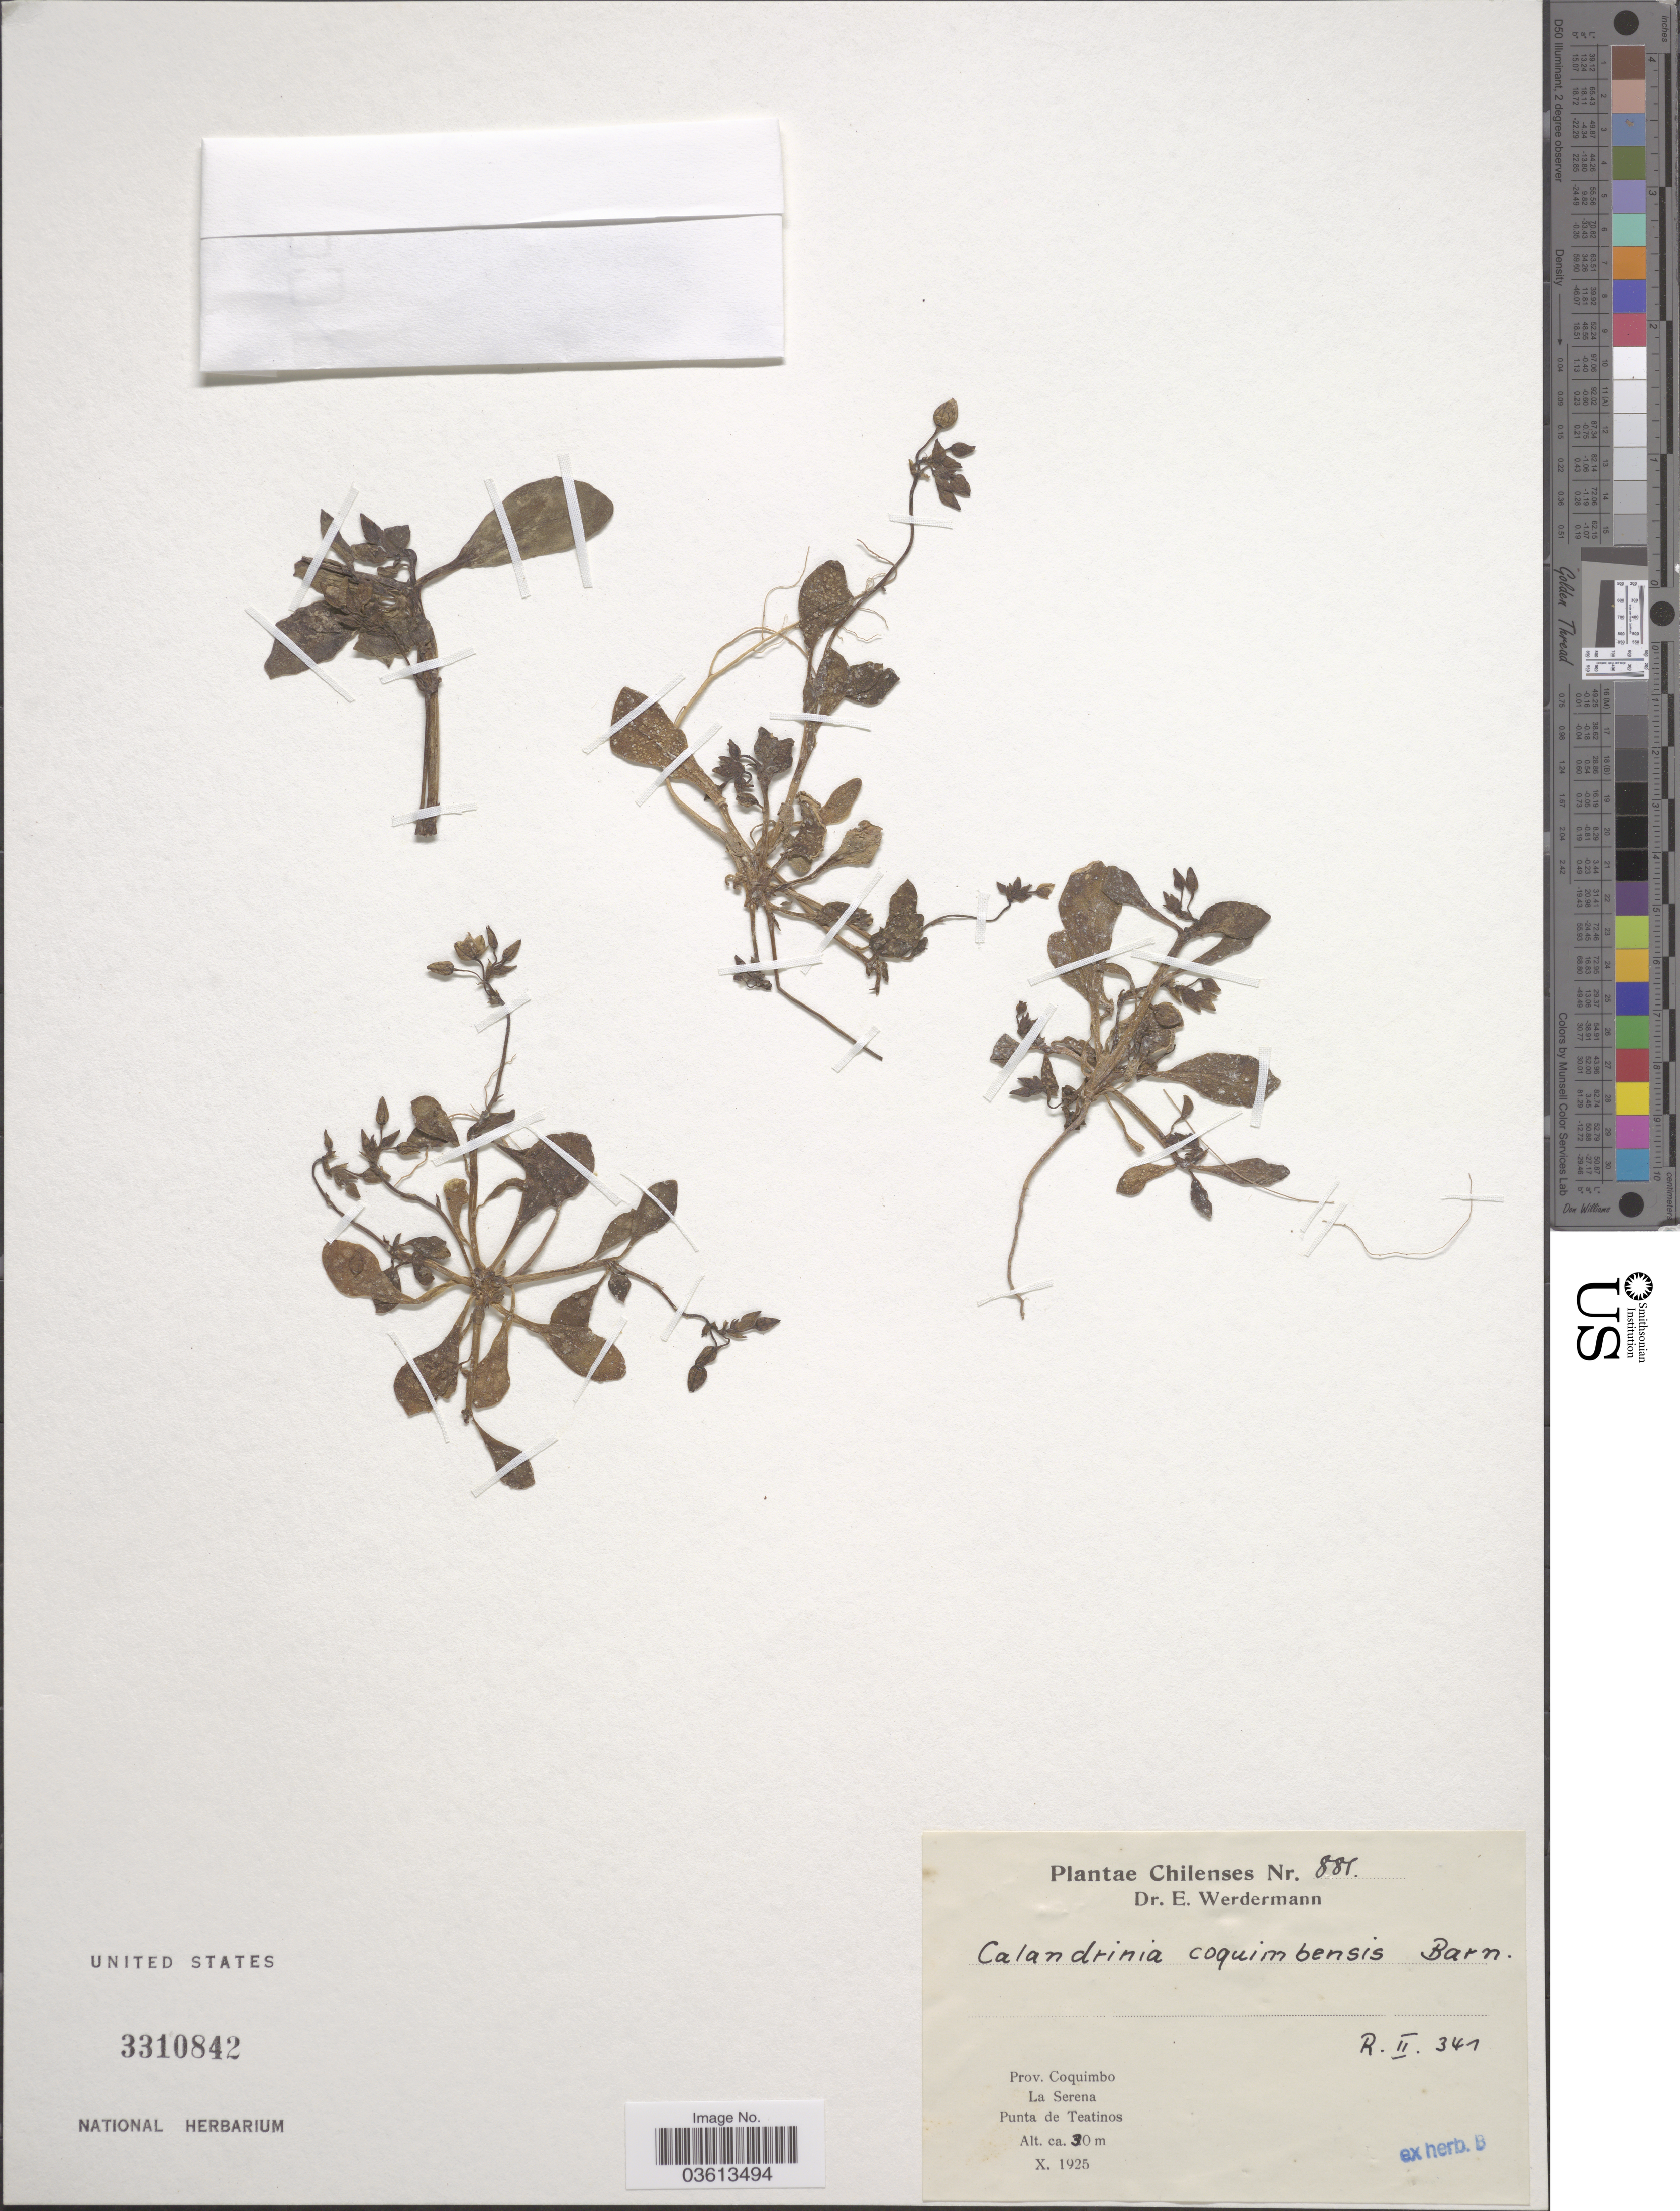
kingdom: Plantae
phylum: Tracheophyta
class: Magnoliopsida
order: Caryophyllales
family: Montiaceae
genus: Cistanthe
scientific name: Cistanthe coquimbensis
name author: (Barnéoud) Carolin ex Hershk.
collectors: E. Werdermann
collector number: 881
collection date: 1925-10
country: Chile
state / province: Coquimbo (IV)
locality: Prov. Coquimbo. La Serena. Punta de Teatinos.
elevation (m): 30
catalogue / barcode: US 3310842